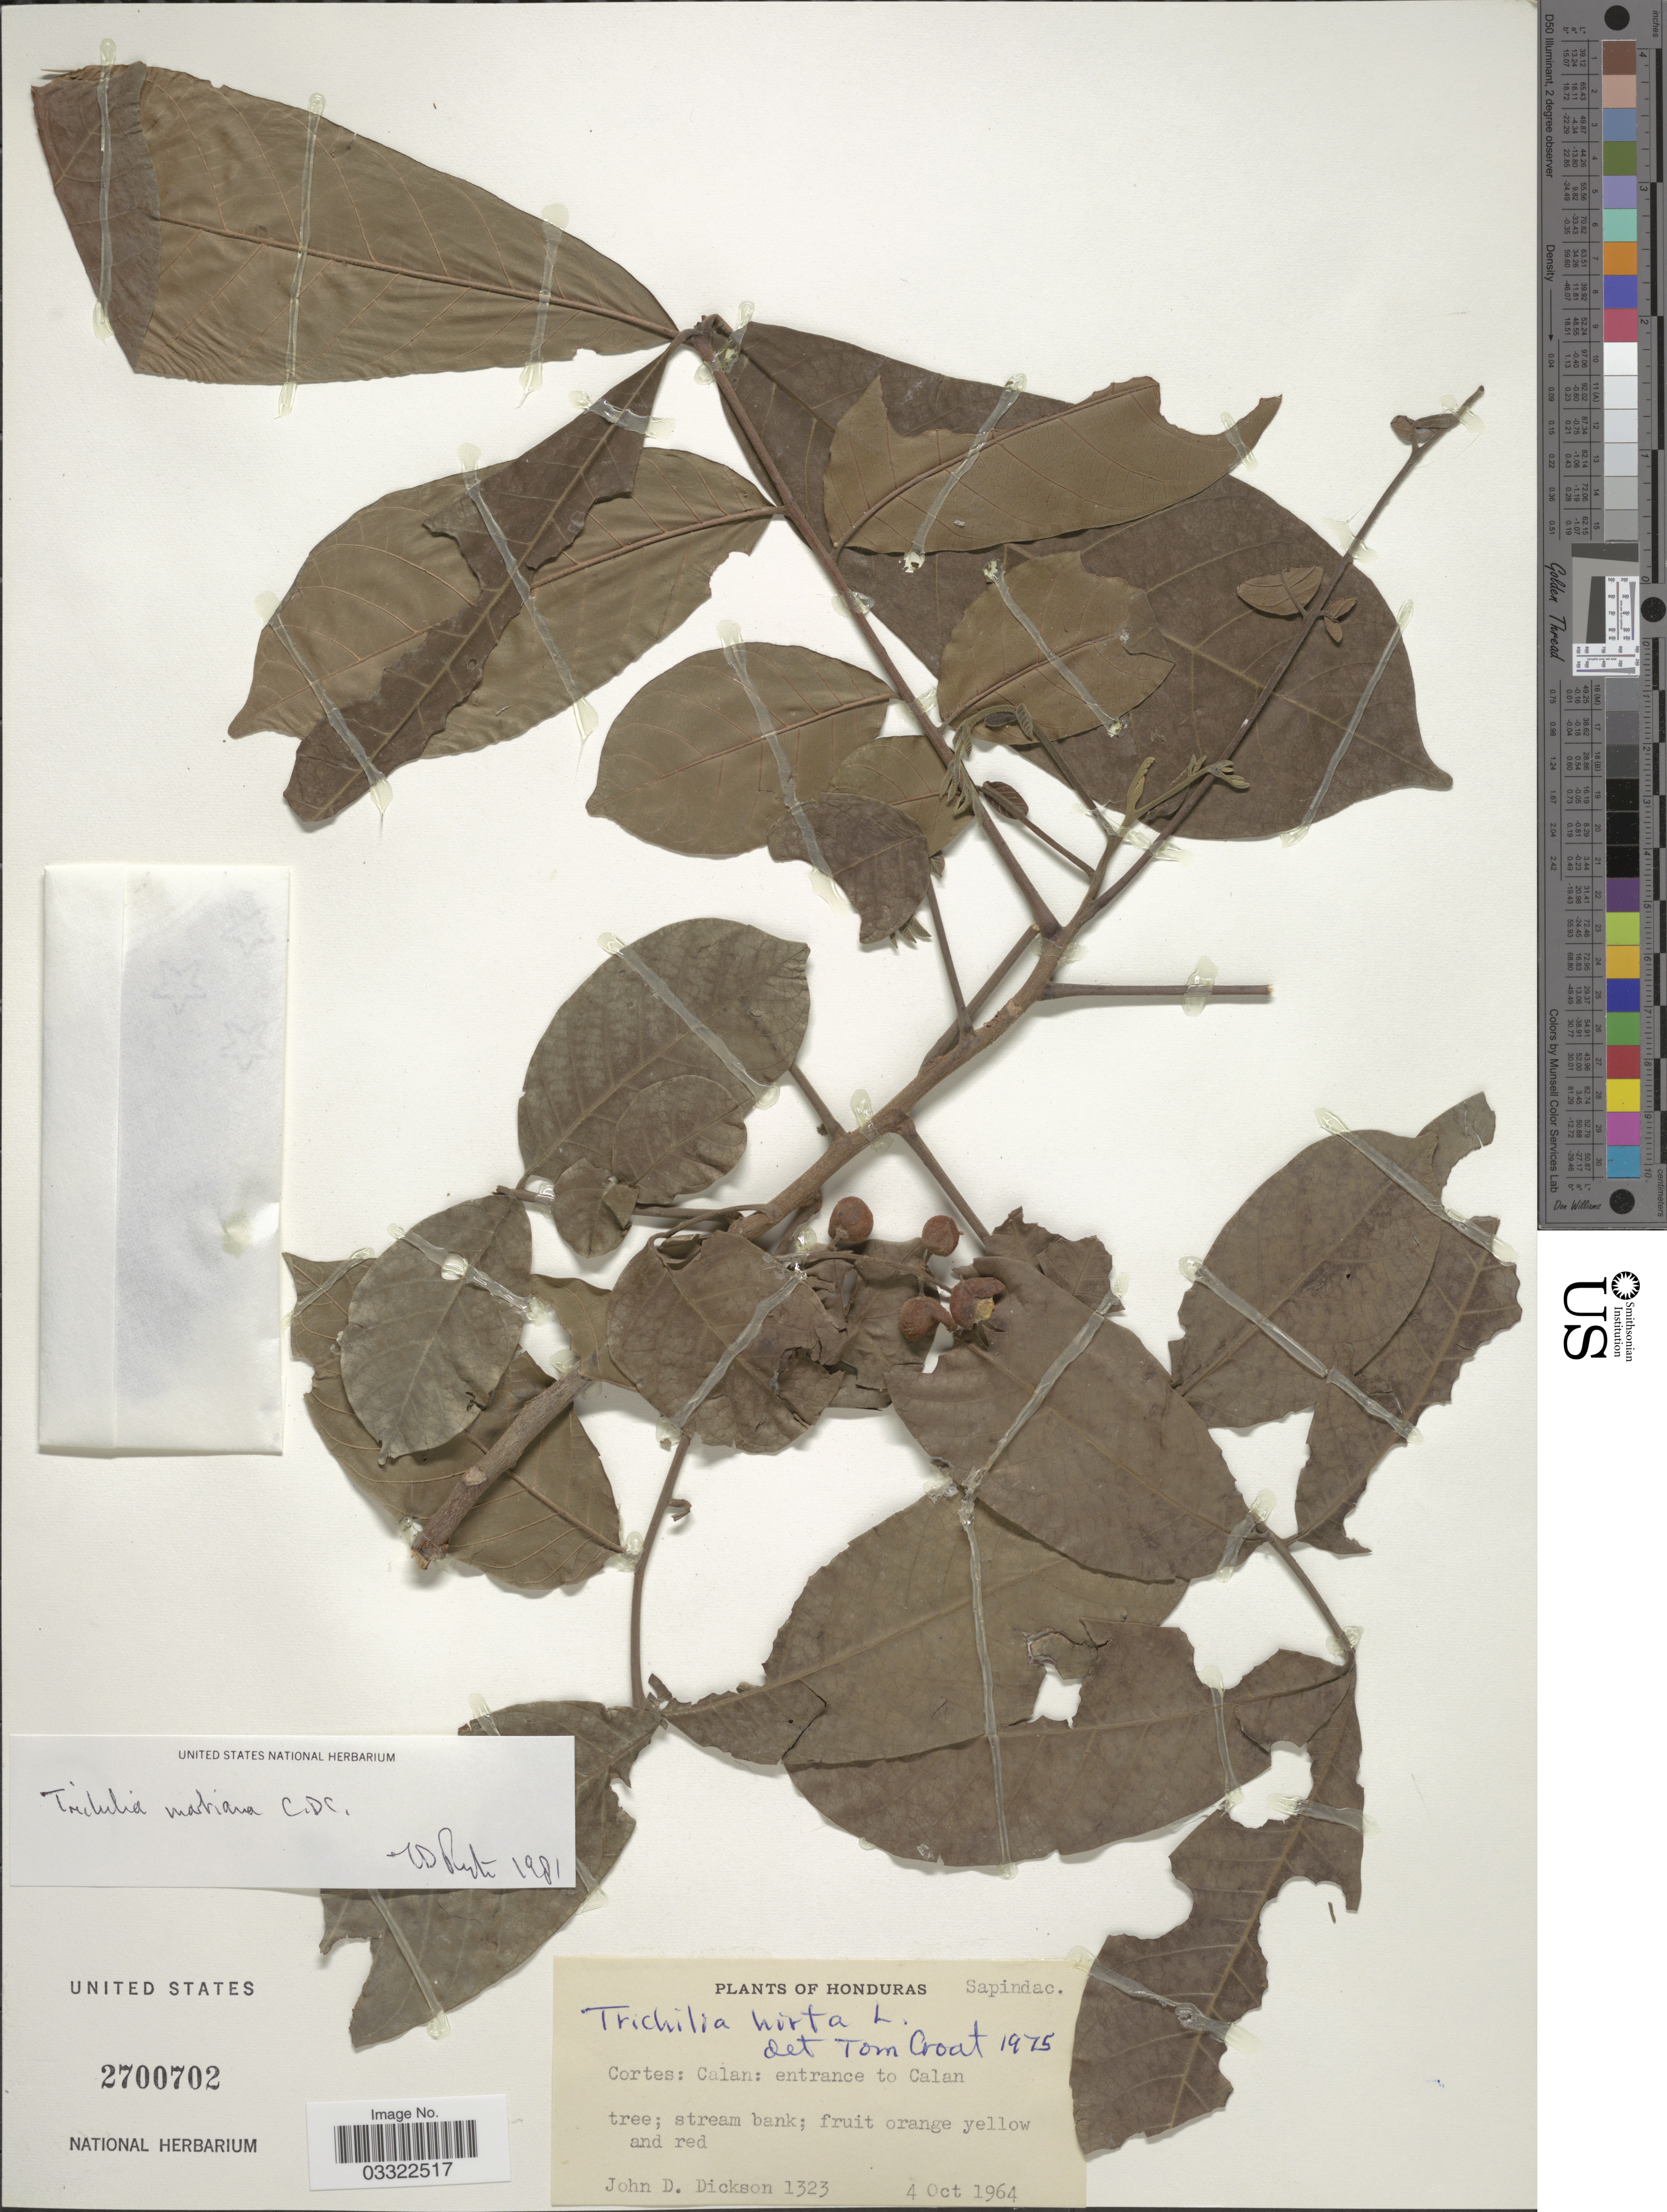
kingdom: Plantae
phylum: Tracheophyta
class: Magnoliopsida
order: Sapindales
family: Meliaceae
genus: Trichilia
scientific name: Trichilia martiana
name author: C. DC.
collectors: J. Dickson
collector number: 1323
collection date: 1964-10-04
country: Honduras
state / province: Cortés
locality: Calan: entrance to Calan.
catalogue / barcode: US 2700702